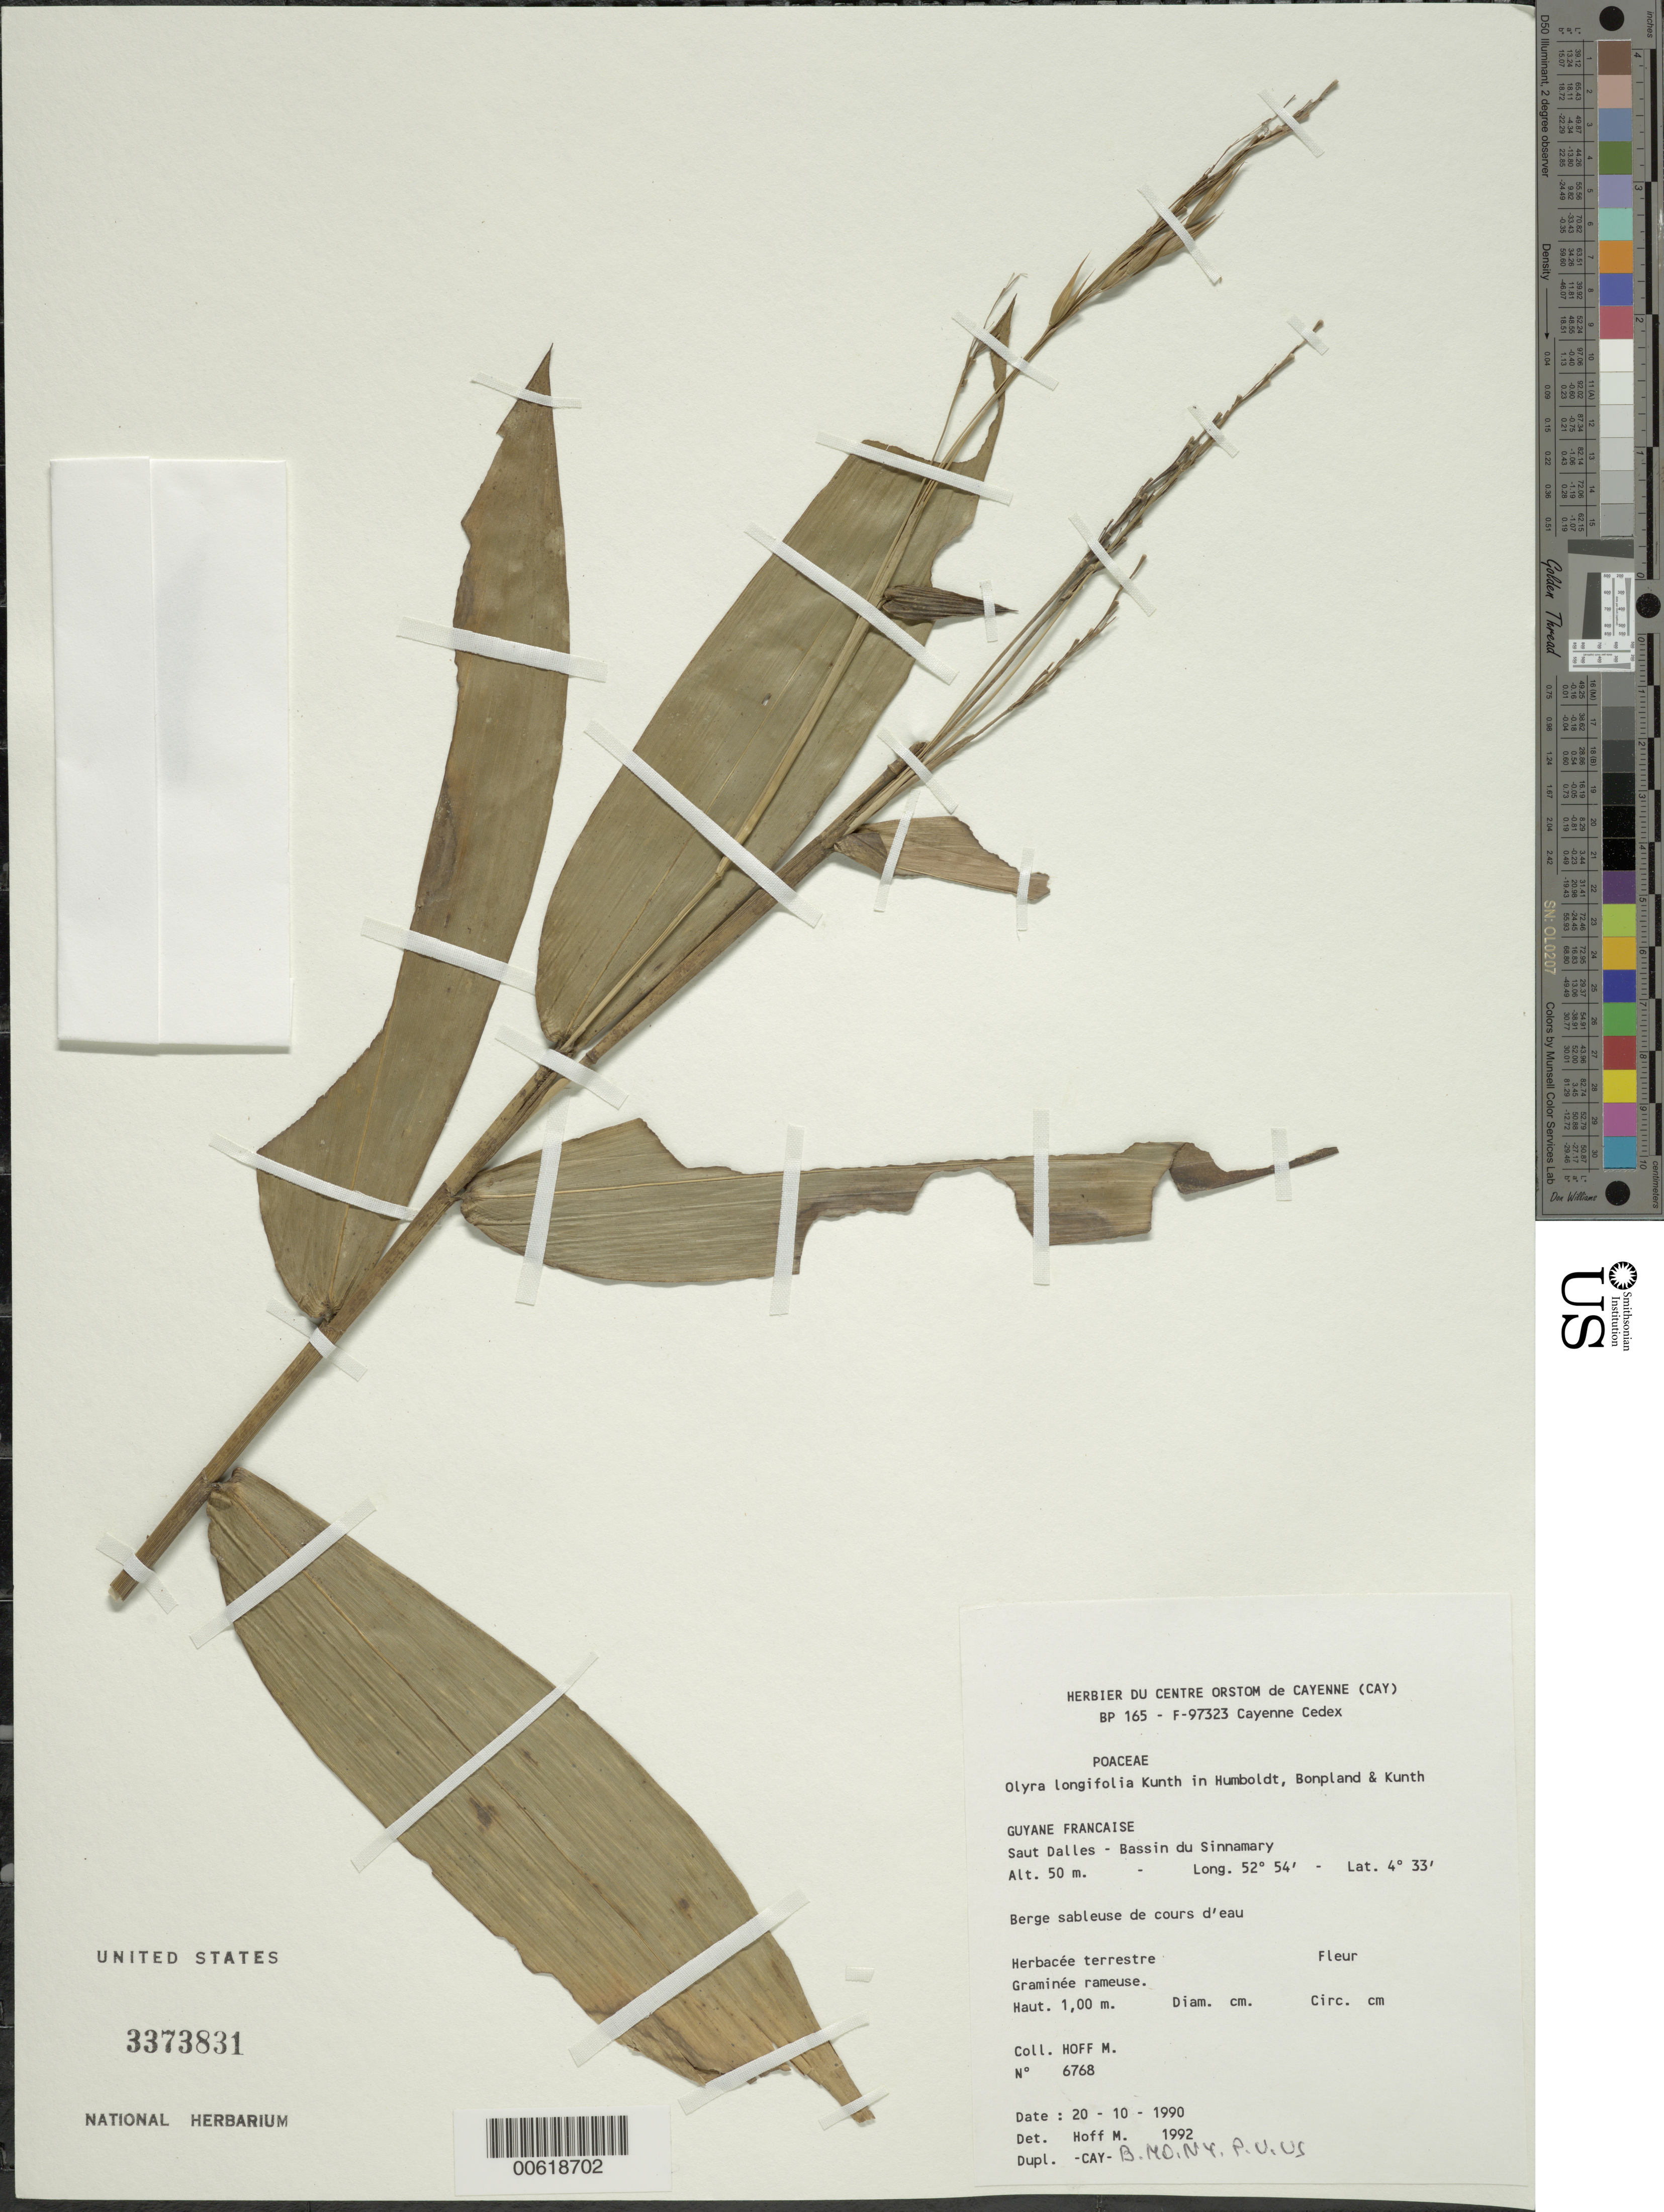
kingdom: Plantae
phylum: Tracheophyta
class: Liliopsida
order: Poales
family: Poaceae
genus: Olyra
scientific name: Olyra longifolia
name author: Kunth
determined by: Hoff, M.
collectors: M. Hoff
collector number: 6768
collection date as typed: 20-Oct-90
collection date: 1990-10-20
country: French Guiana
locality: Saut-Dalles, D.Z., Bassin du Sinnamary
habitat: Berge sableuse de cours d'eau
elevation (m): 50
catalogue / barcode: US 3373831